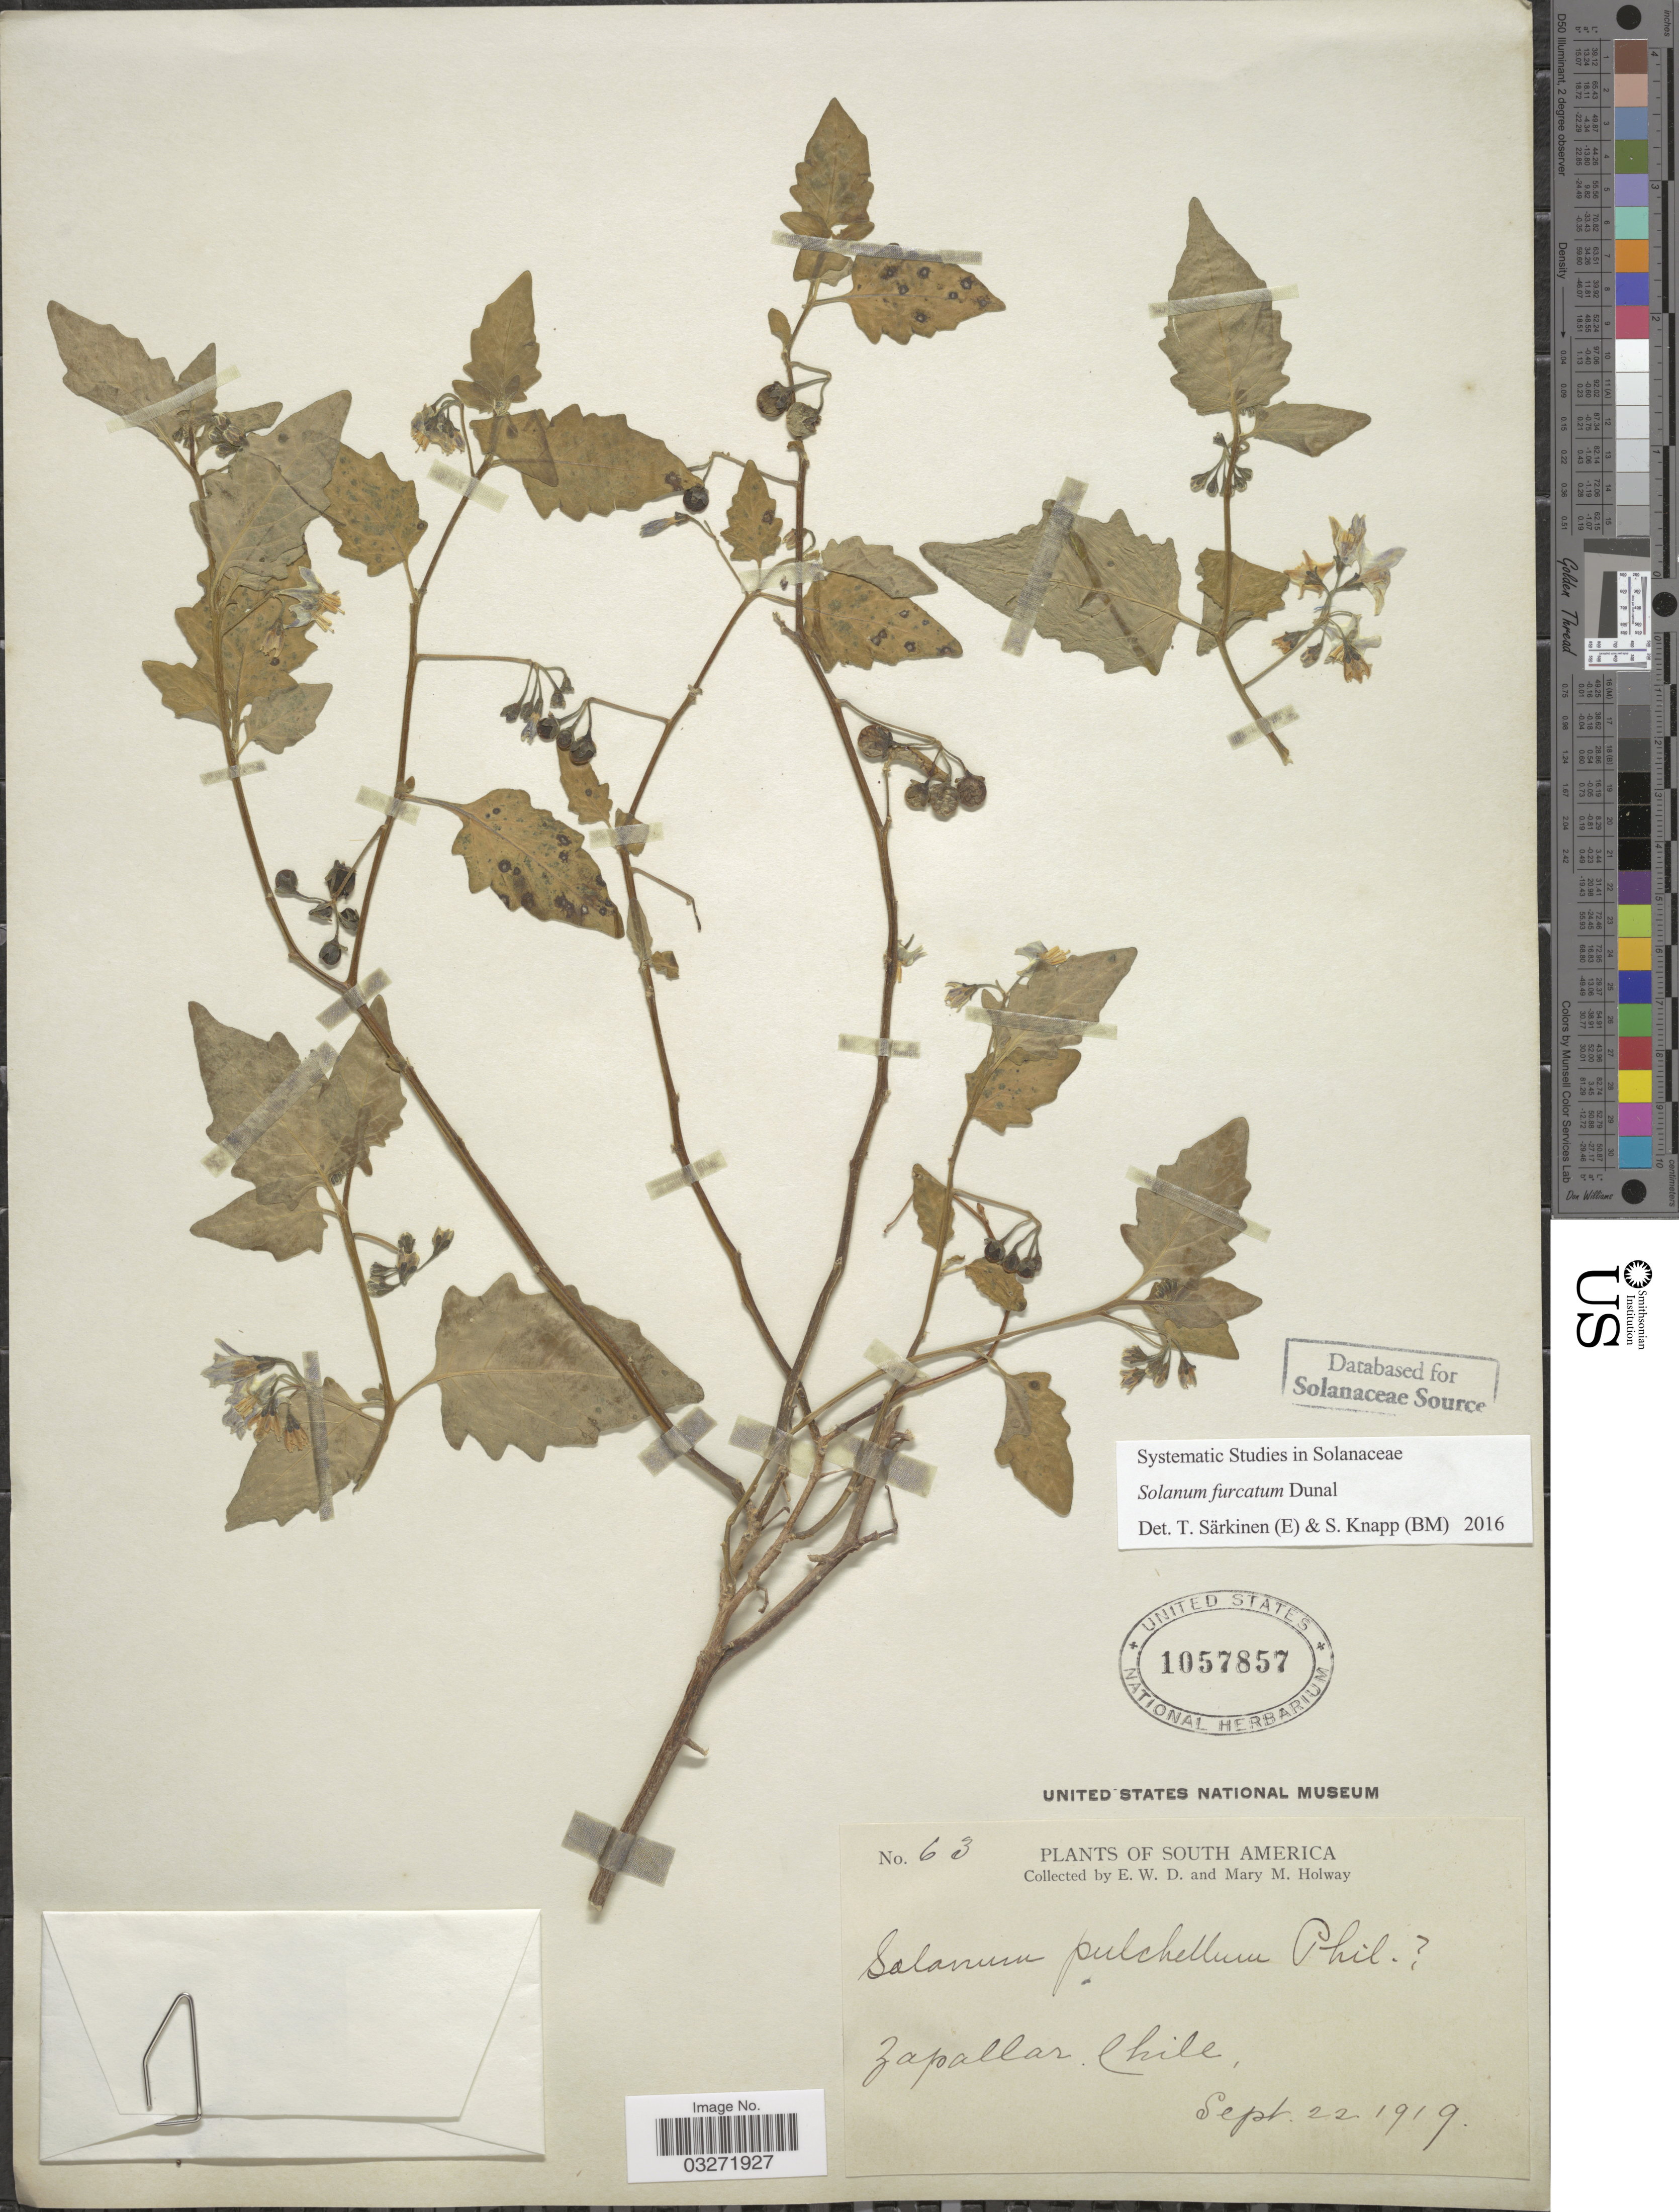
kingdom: Plantae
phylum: Tracheophyta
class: Magnoliopsida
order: Solanales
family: Solanaceae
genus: Solanum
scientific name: Solanum furcatum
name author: Dunal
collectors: E. W. D. Holway & M. M. Holway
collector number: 63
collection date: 1919-09-22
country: Chile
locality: Zapallar.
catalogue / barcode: US 1057857